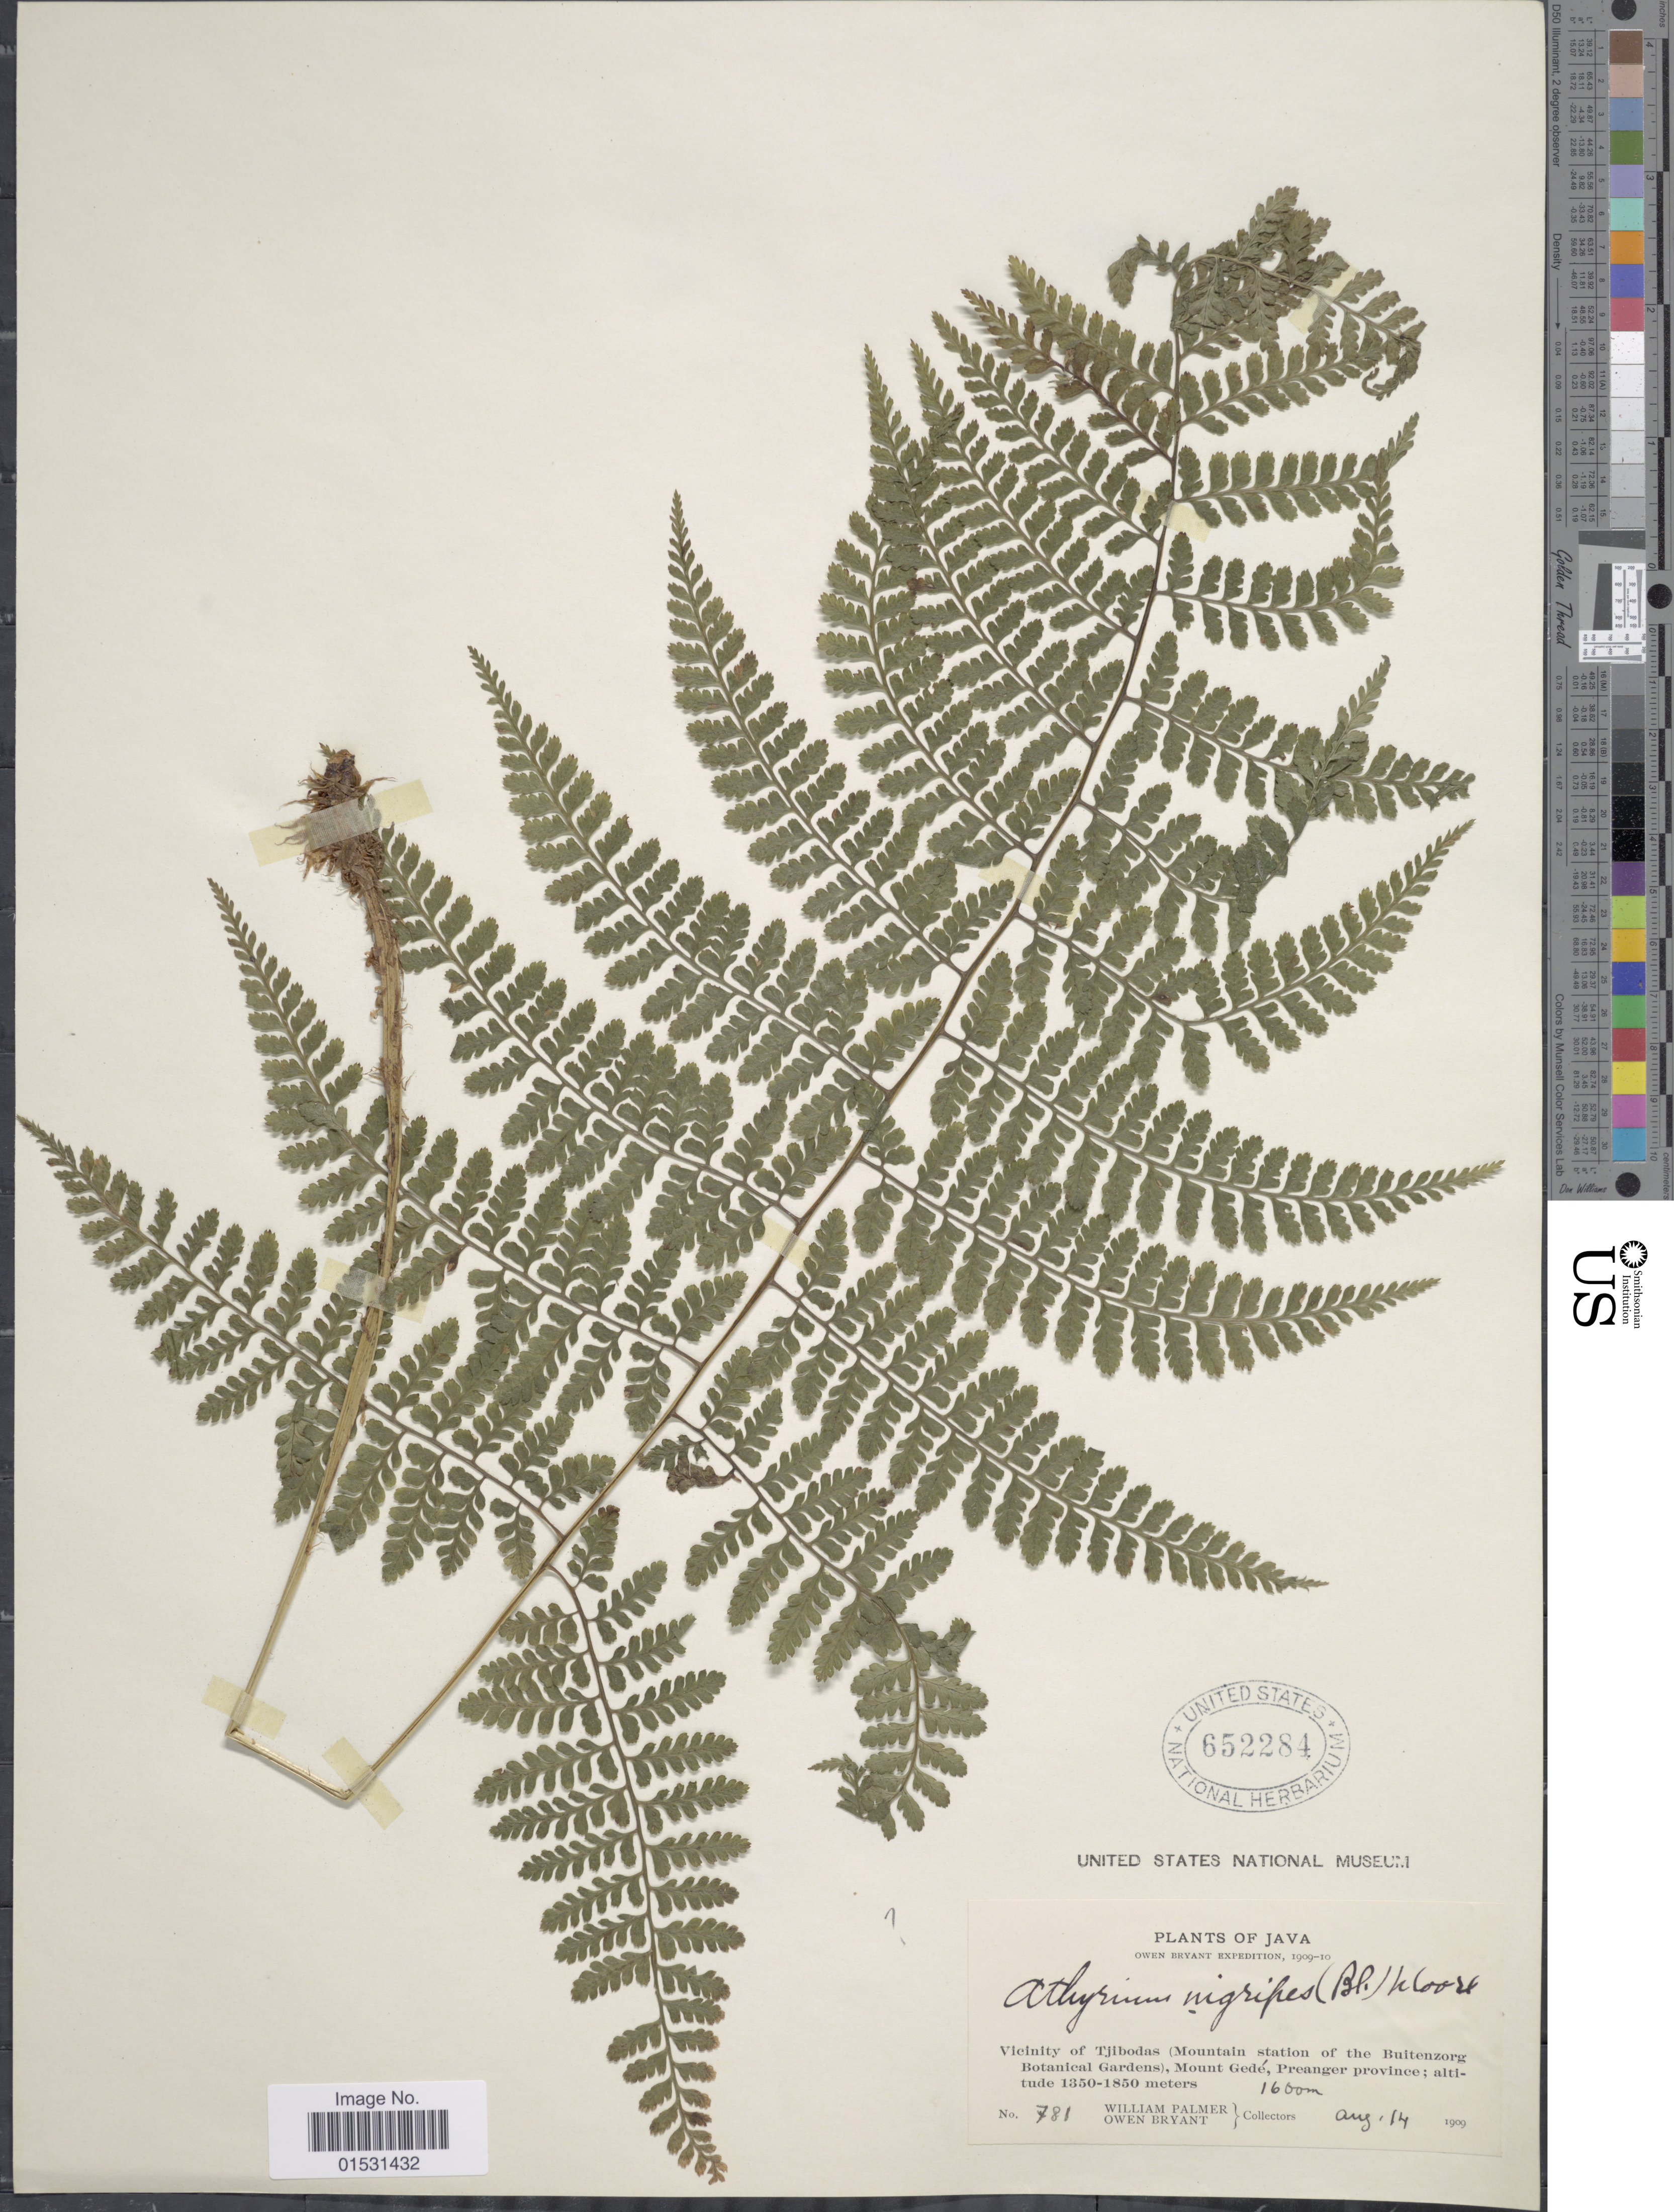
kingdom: Plantae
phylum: Tracheophyta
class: Polypodiopsida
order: Polypodiales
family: Athyriaceae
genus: Athyrium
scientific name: Athyrium nigripes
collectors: W. Palmer & O. Bryant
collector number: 781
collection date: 1909-08-14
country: Indonesia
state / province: Java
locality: Vicinity of Tjibodas (Mountain station of the Buitenzorg Botanical Gardens), Mount Gede, Preanger province.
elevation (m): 1600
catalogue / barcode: US 652284